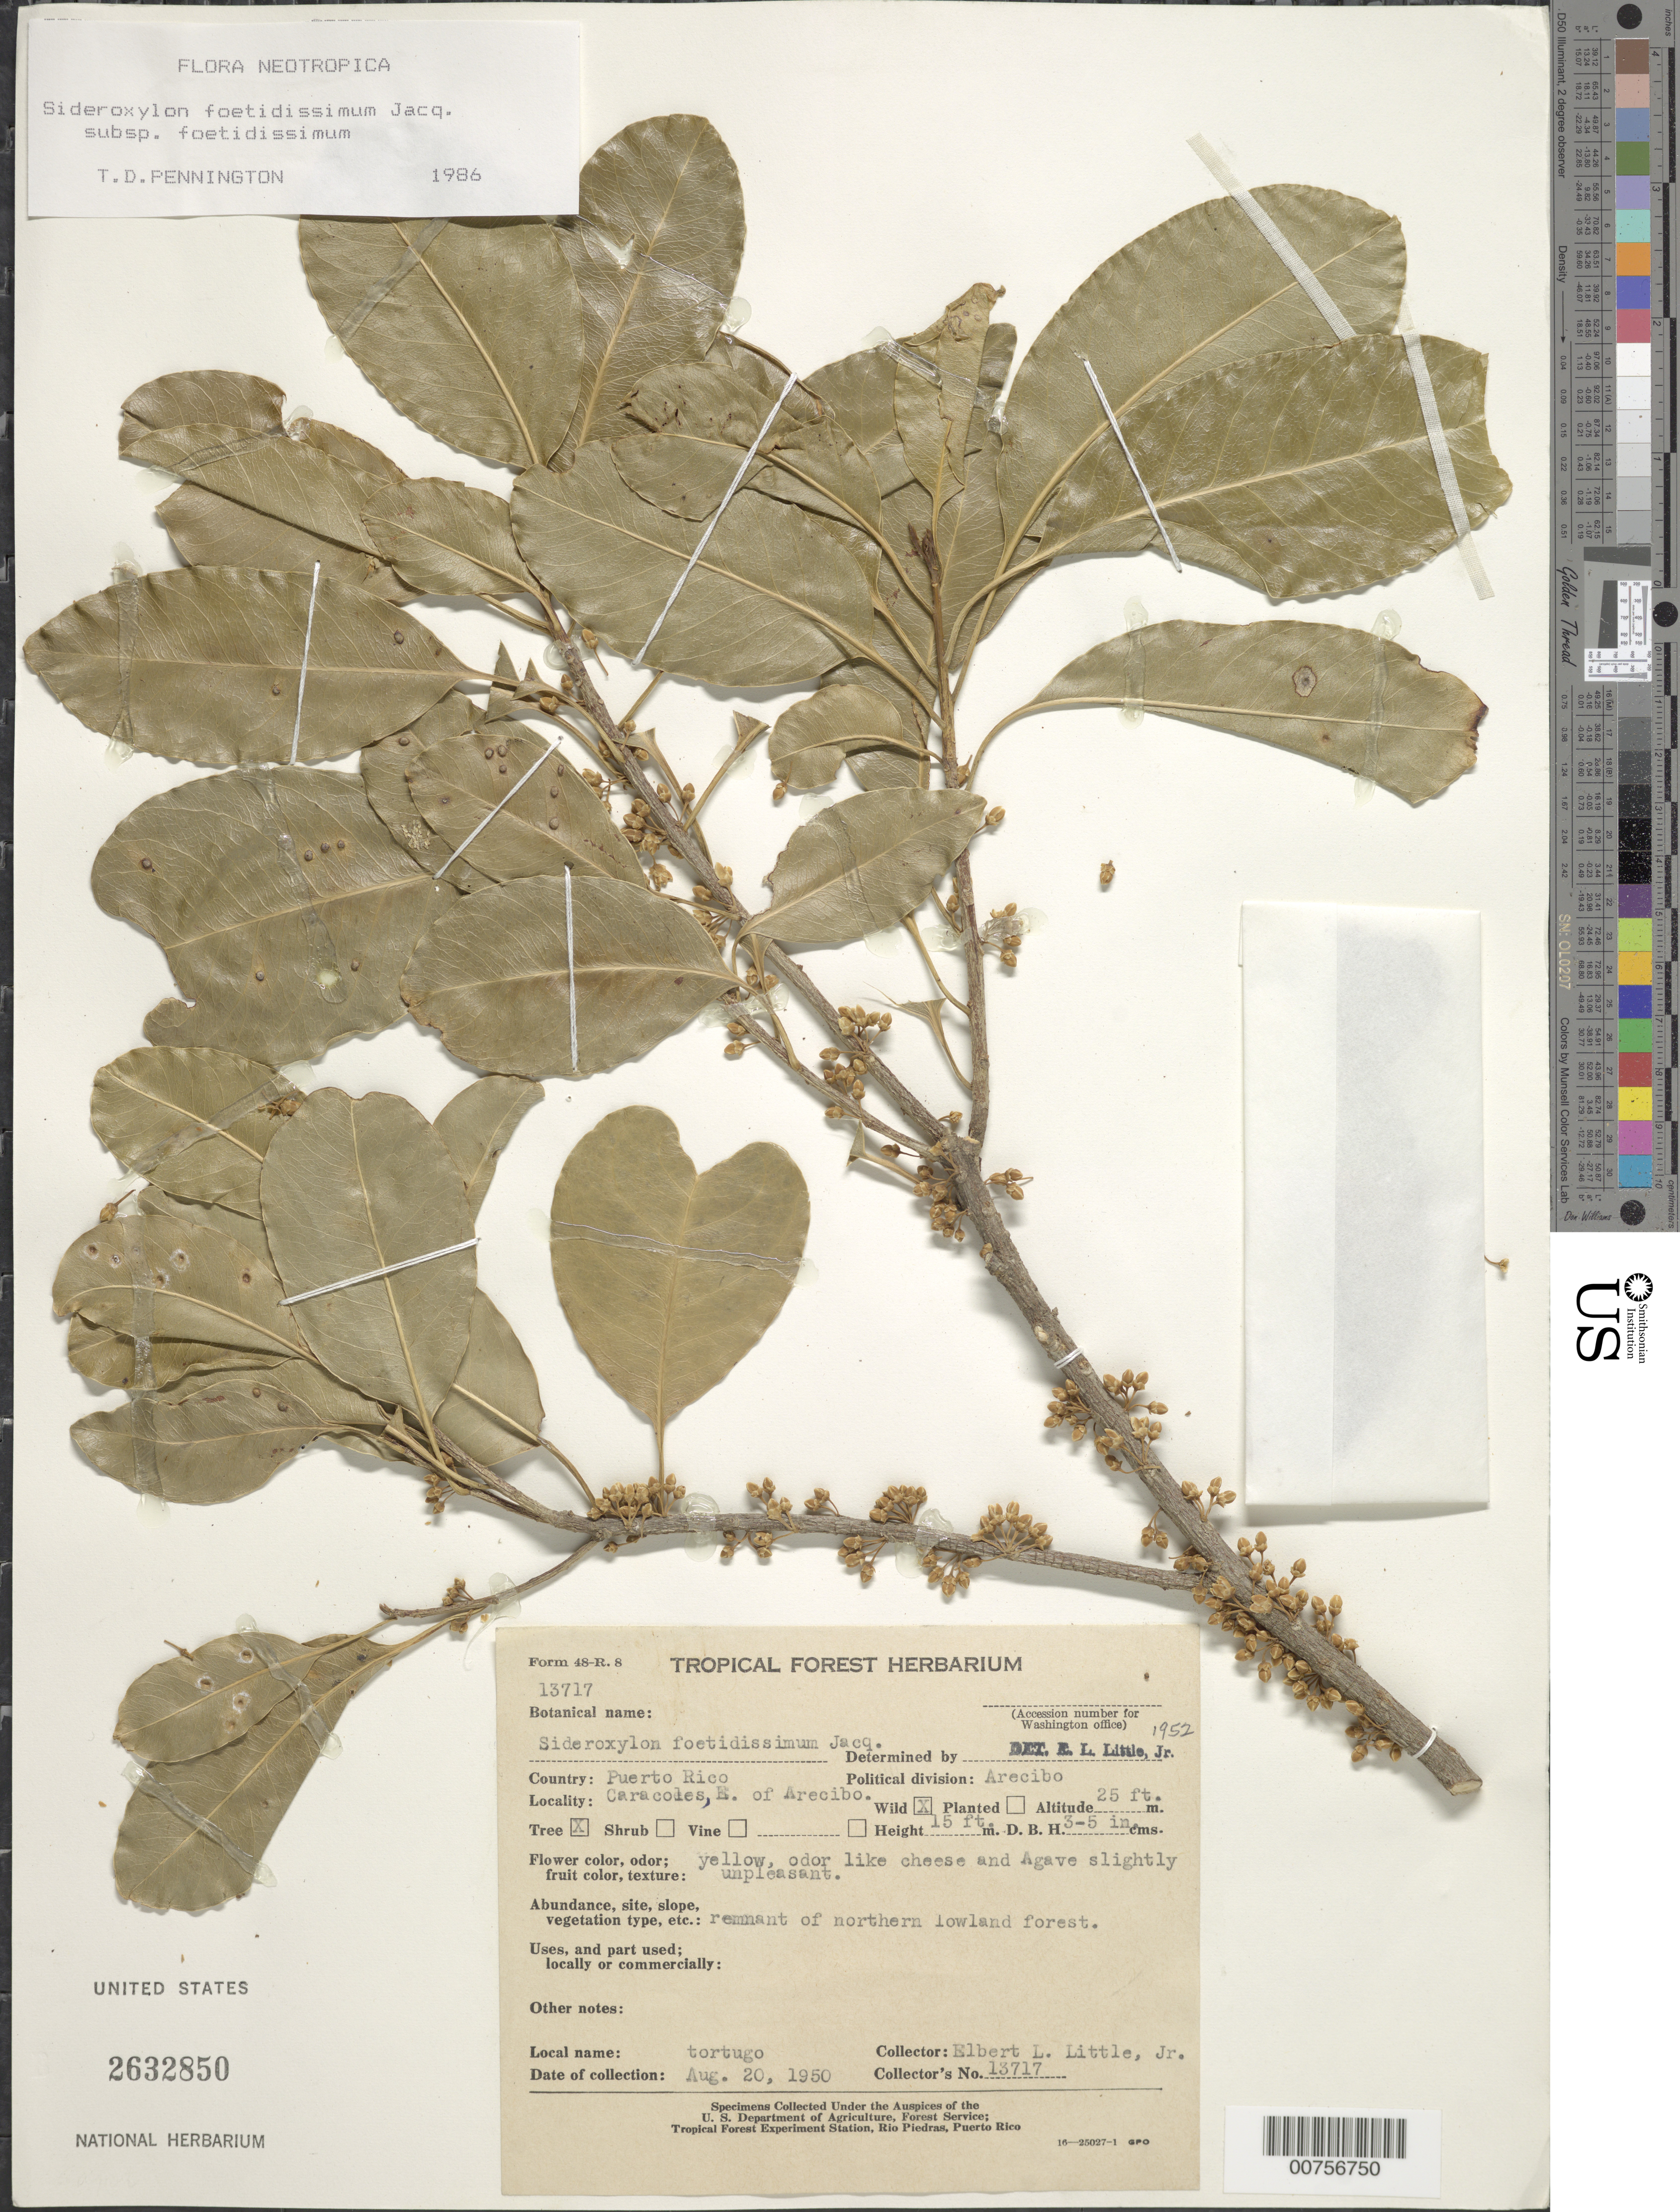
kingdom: Plantae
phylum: Tracheophyta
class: Magnoliopsida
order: Ericales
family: Sapotaceae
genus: Sideroxylon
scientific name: Sideroxylon foetidissimum subsp. foetidissimum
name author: Jacq.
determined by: Little, Elbert L., Jr., (FSSR), United States Department of Agriculture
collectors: E. L. Little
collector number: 13717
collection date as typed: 20 Aug 1950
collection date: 1950-08-20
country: Puerto Rico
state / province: Arecibo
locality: Arecibo: Caracoles, E. of Arecibo.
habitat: Remnant of northern lowland forest.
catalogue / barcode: US 2632850